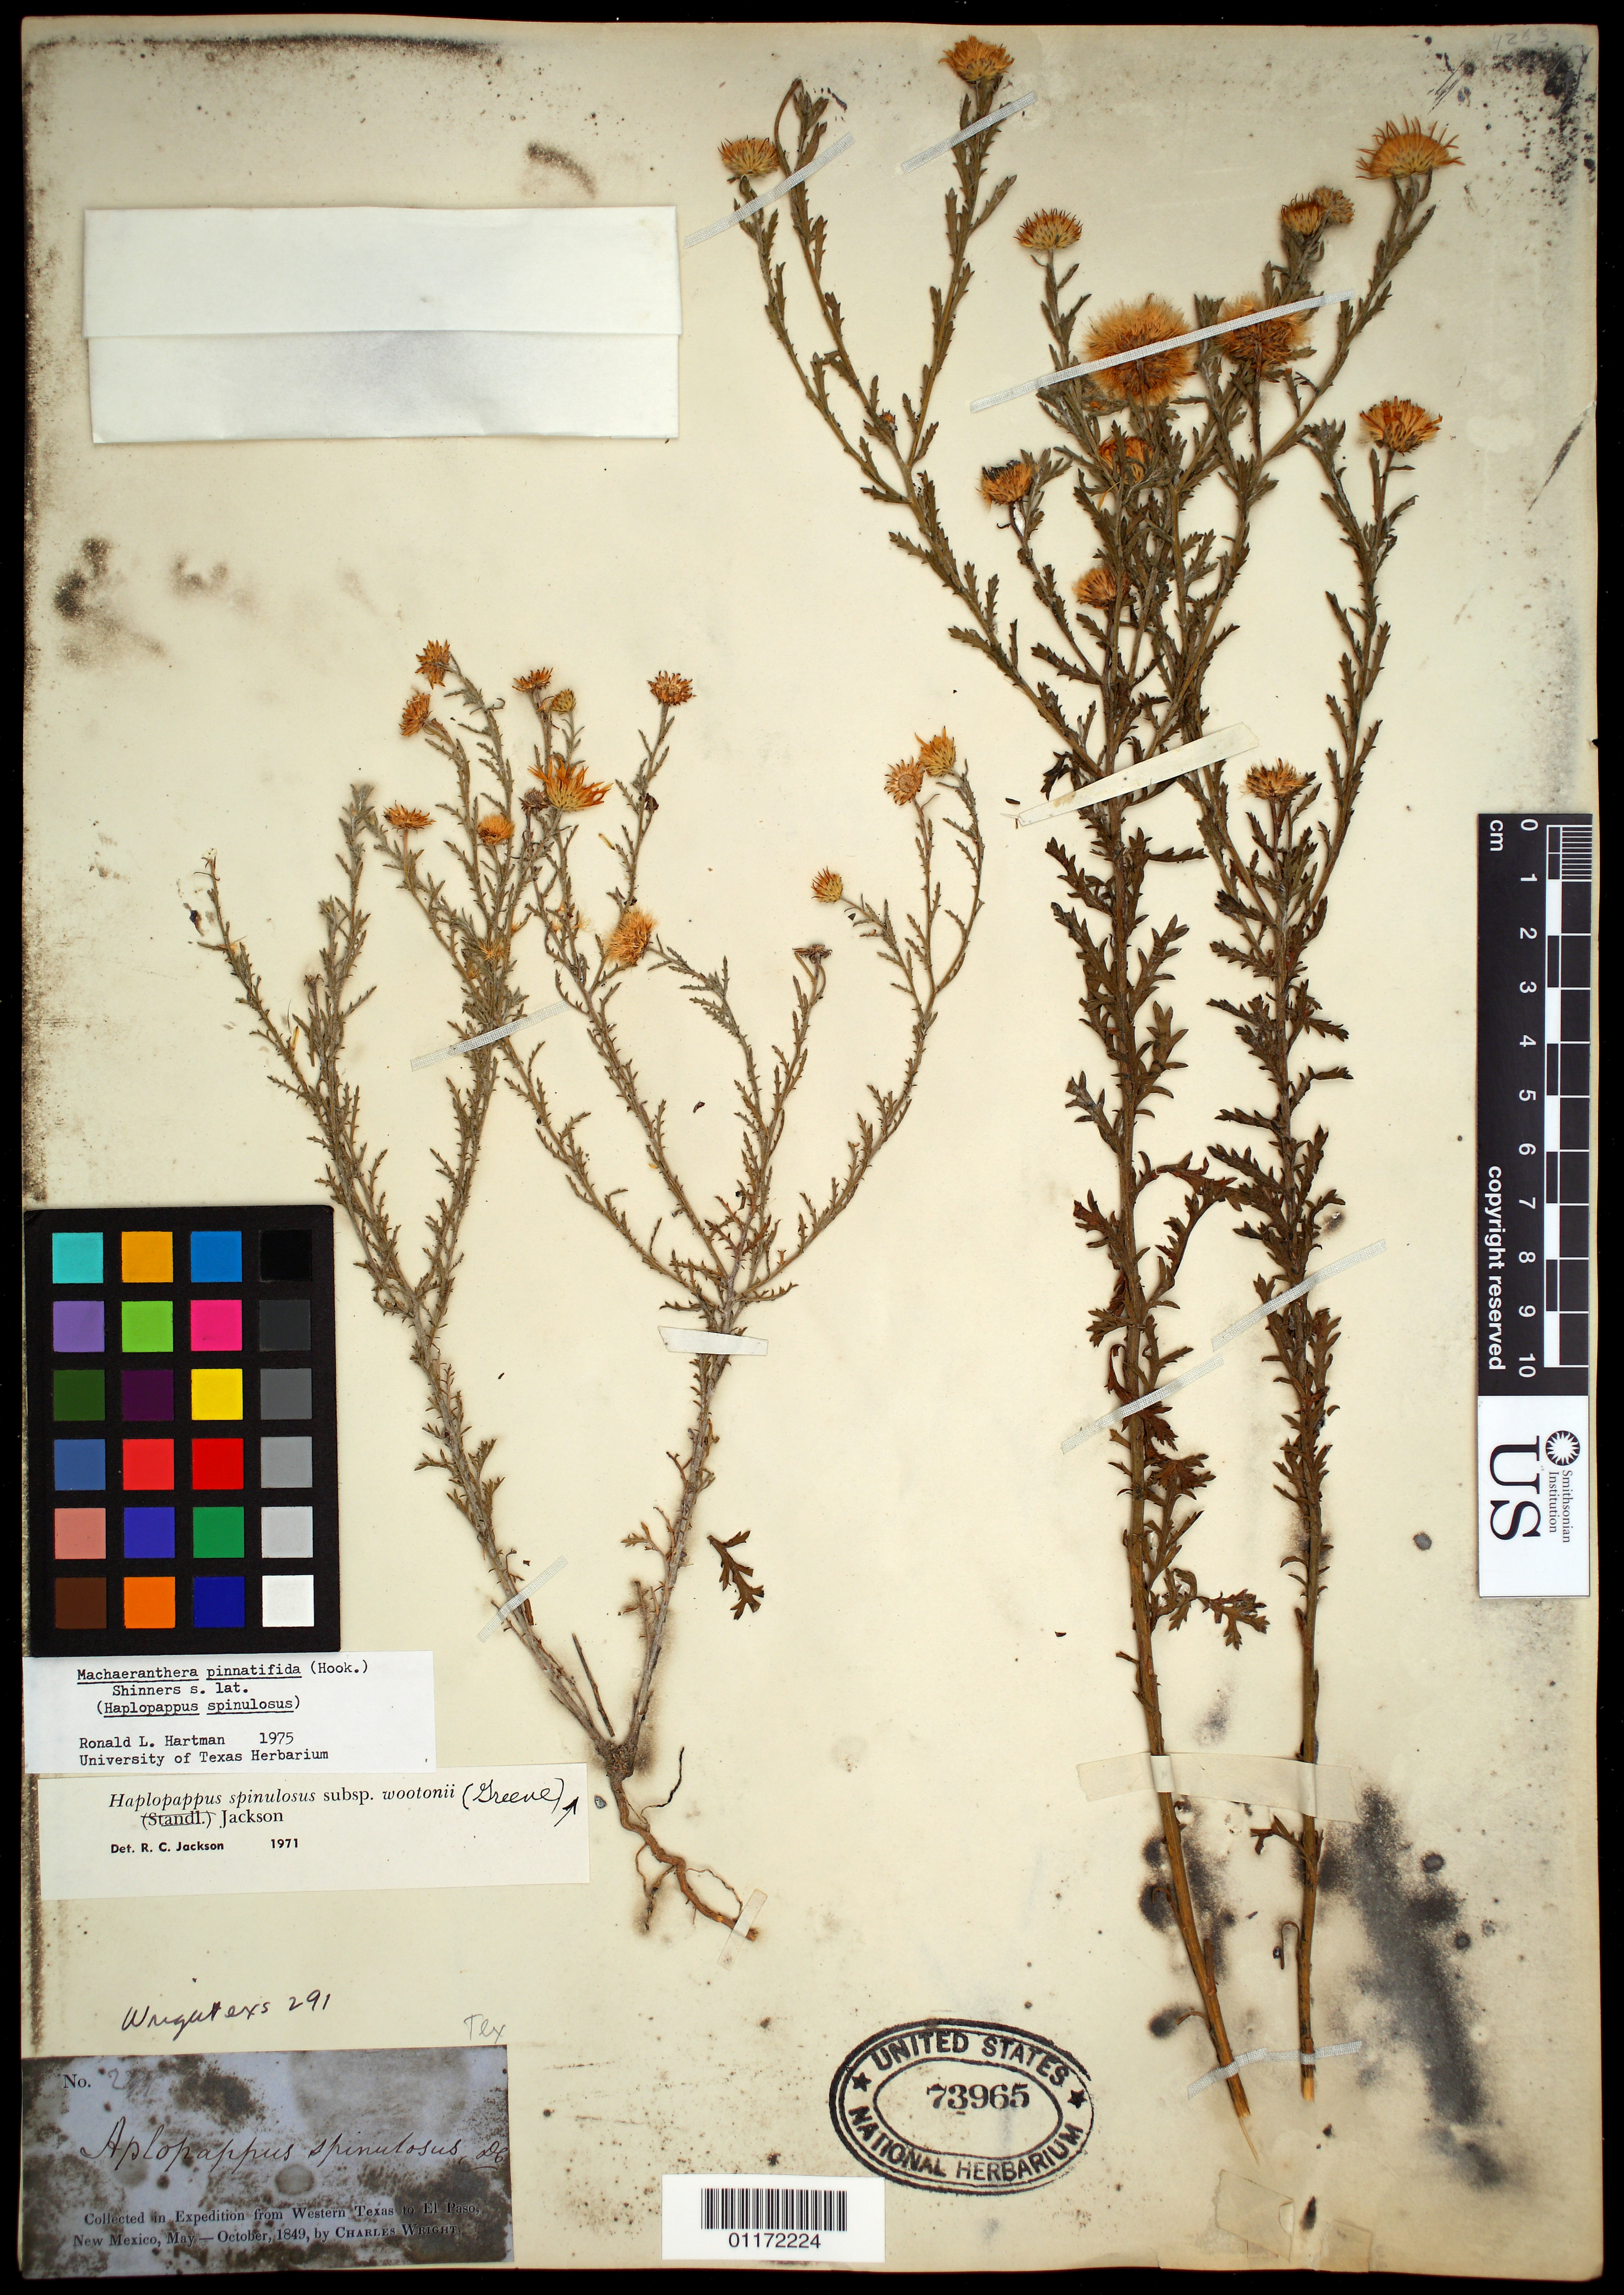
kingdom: Plantae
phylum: Tracheophyta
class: Magnoliopsida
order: Asterales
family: Asteraceae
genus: Machaeranthera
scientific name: Machaeranthera pinnatifida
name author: (Hook.) Shinners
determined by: Hartman, R. L.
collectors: C. Wright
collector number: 291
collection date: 1849-05/1849-10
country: United States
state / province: New Mexico / Texas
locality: from Western Texas to El Paso, New Mexico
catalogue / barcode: US 73965